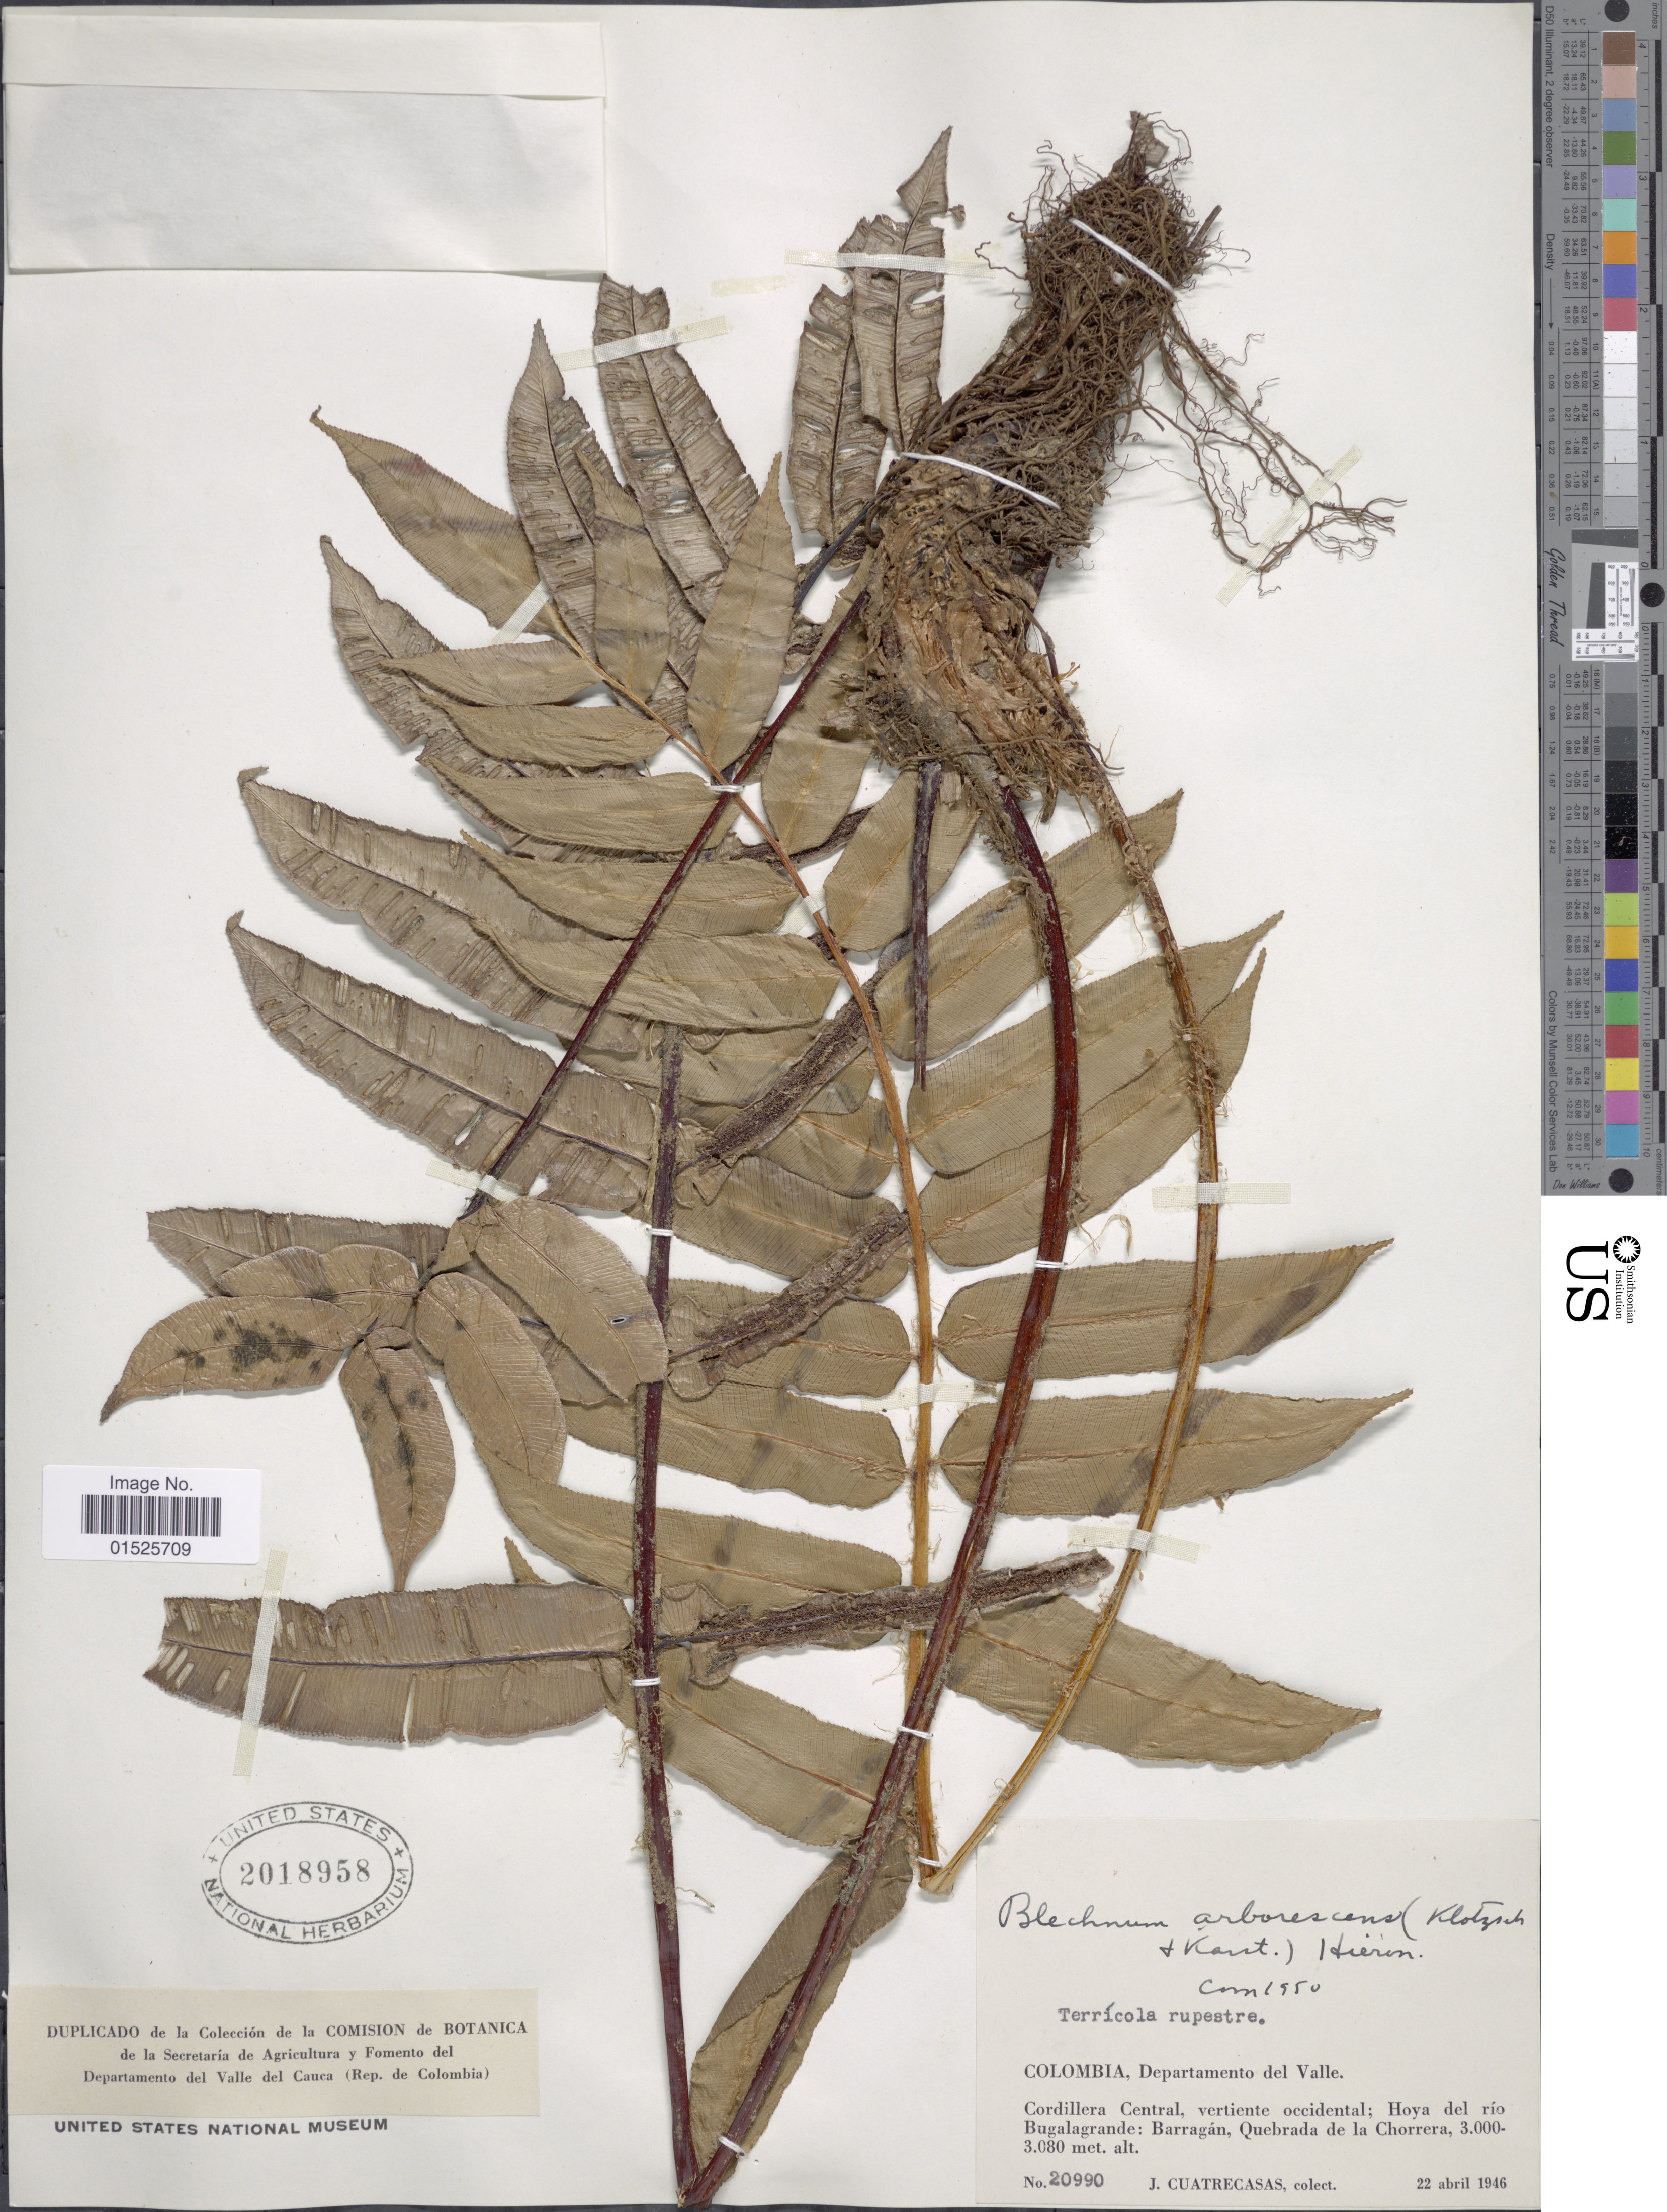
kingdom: Plantae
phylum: Tracheophyta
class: Polypodiopsida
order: Polypodiales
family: Blechnaceae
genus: Blechnum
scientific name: Blechnum cordatum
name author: (Desv.) Hieron.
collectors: J. Cuatrecasas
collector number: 20990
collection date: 1946-04-22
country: Colombia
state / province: Valle del Cauca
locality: Departamento del Valle. Cordillera Central, vertiente occidental; Hoya del río Bugalagrande: Barragán, Quebrada de la Chorrera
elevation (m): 3000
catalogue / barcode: US 2018958